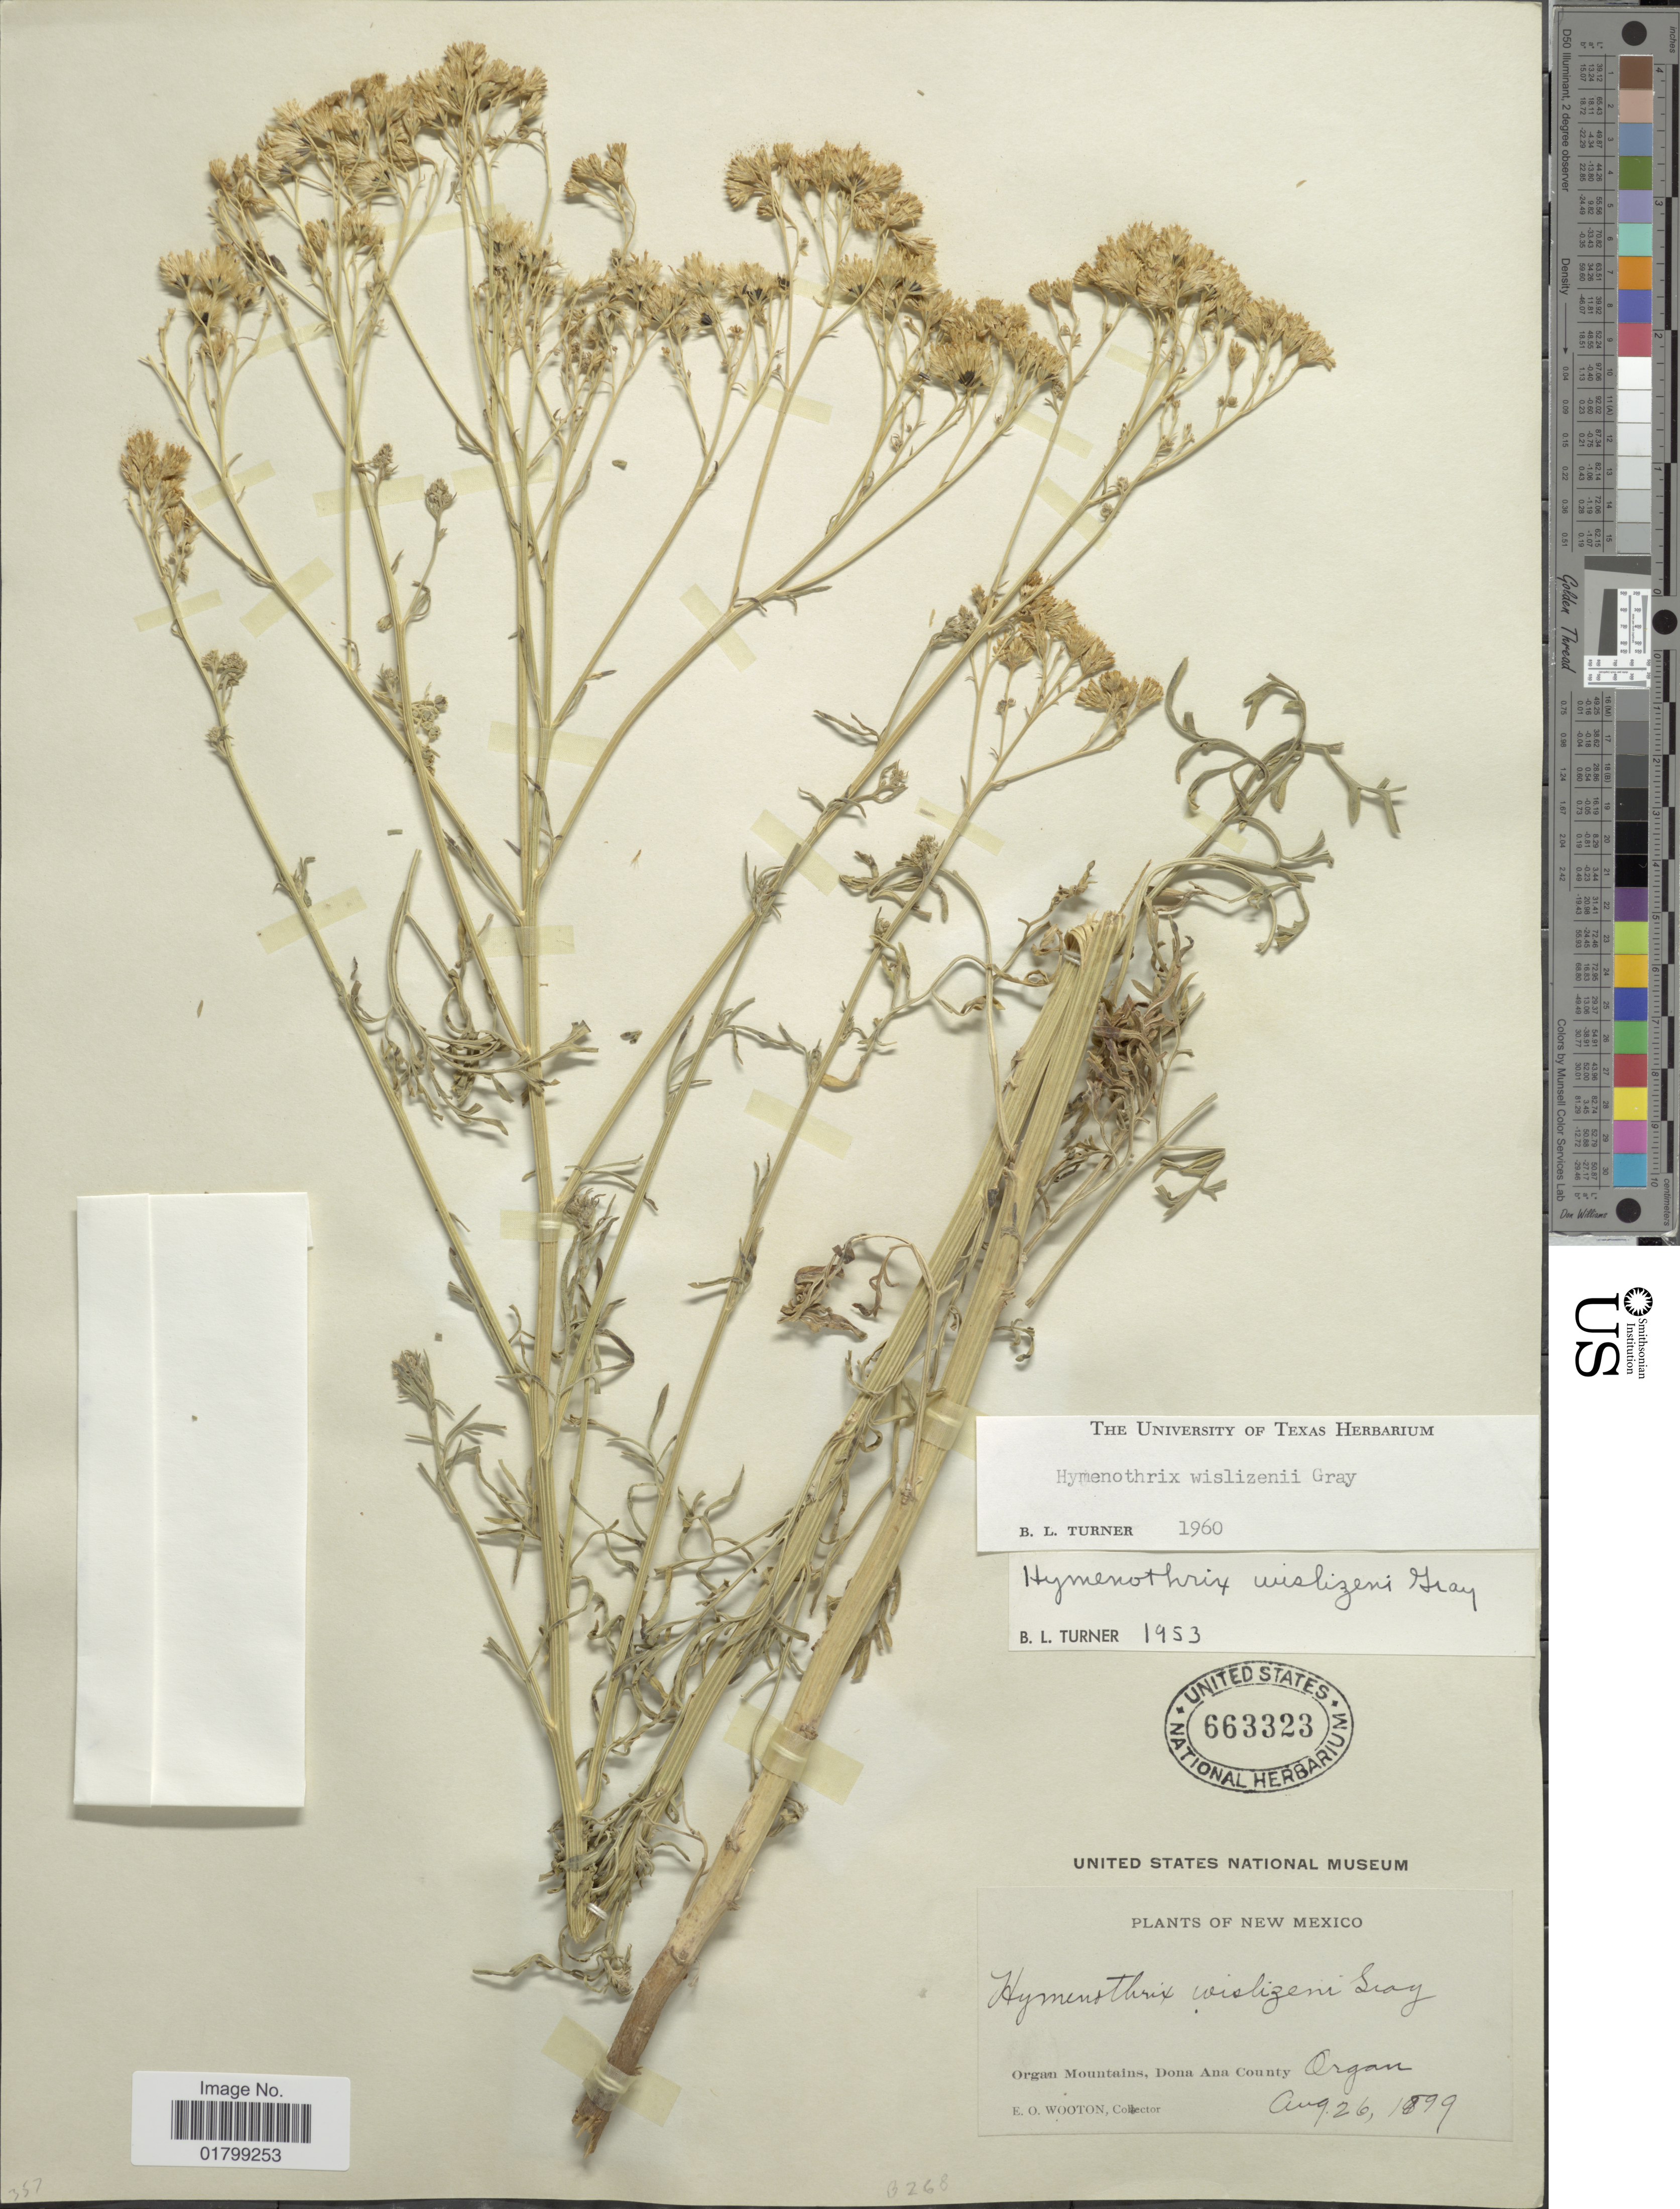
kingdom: Plantae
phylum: Tracheophyta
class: Magnoliopsida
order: Asterales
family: Asteraceae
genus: Hymenothrix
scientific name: Hymenothrix wislizenii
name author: A. Gray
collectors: E. O. Wooton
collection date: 1899-08-26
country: United States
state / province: New Mexico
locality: Organ Mountains, Dona Ana County, Organ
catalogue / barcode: US 663323